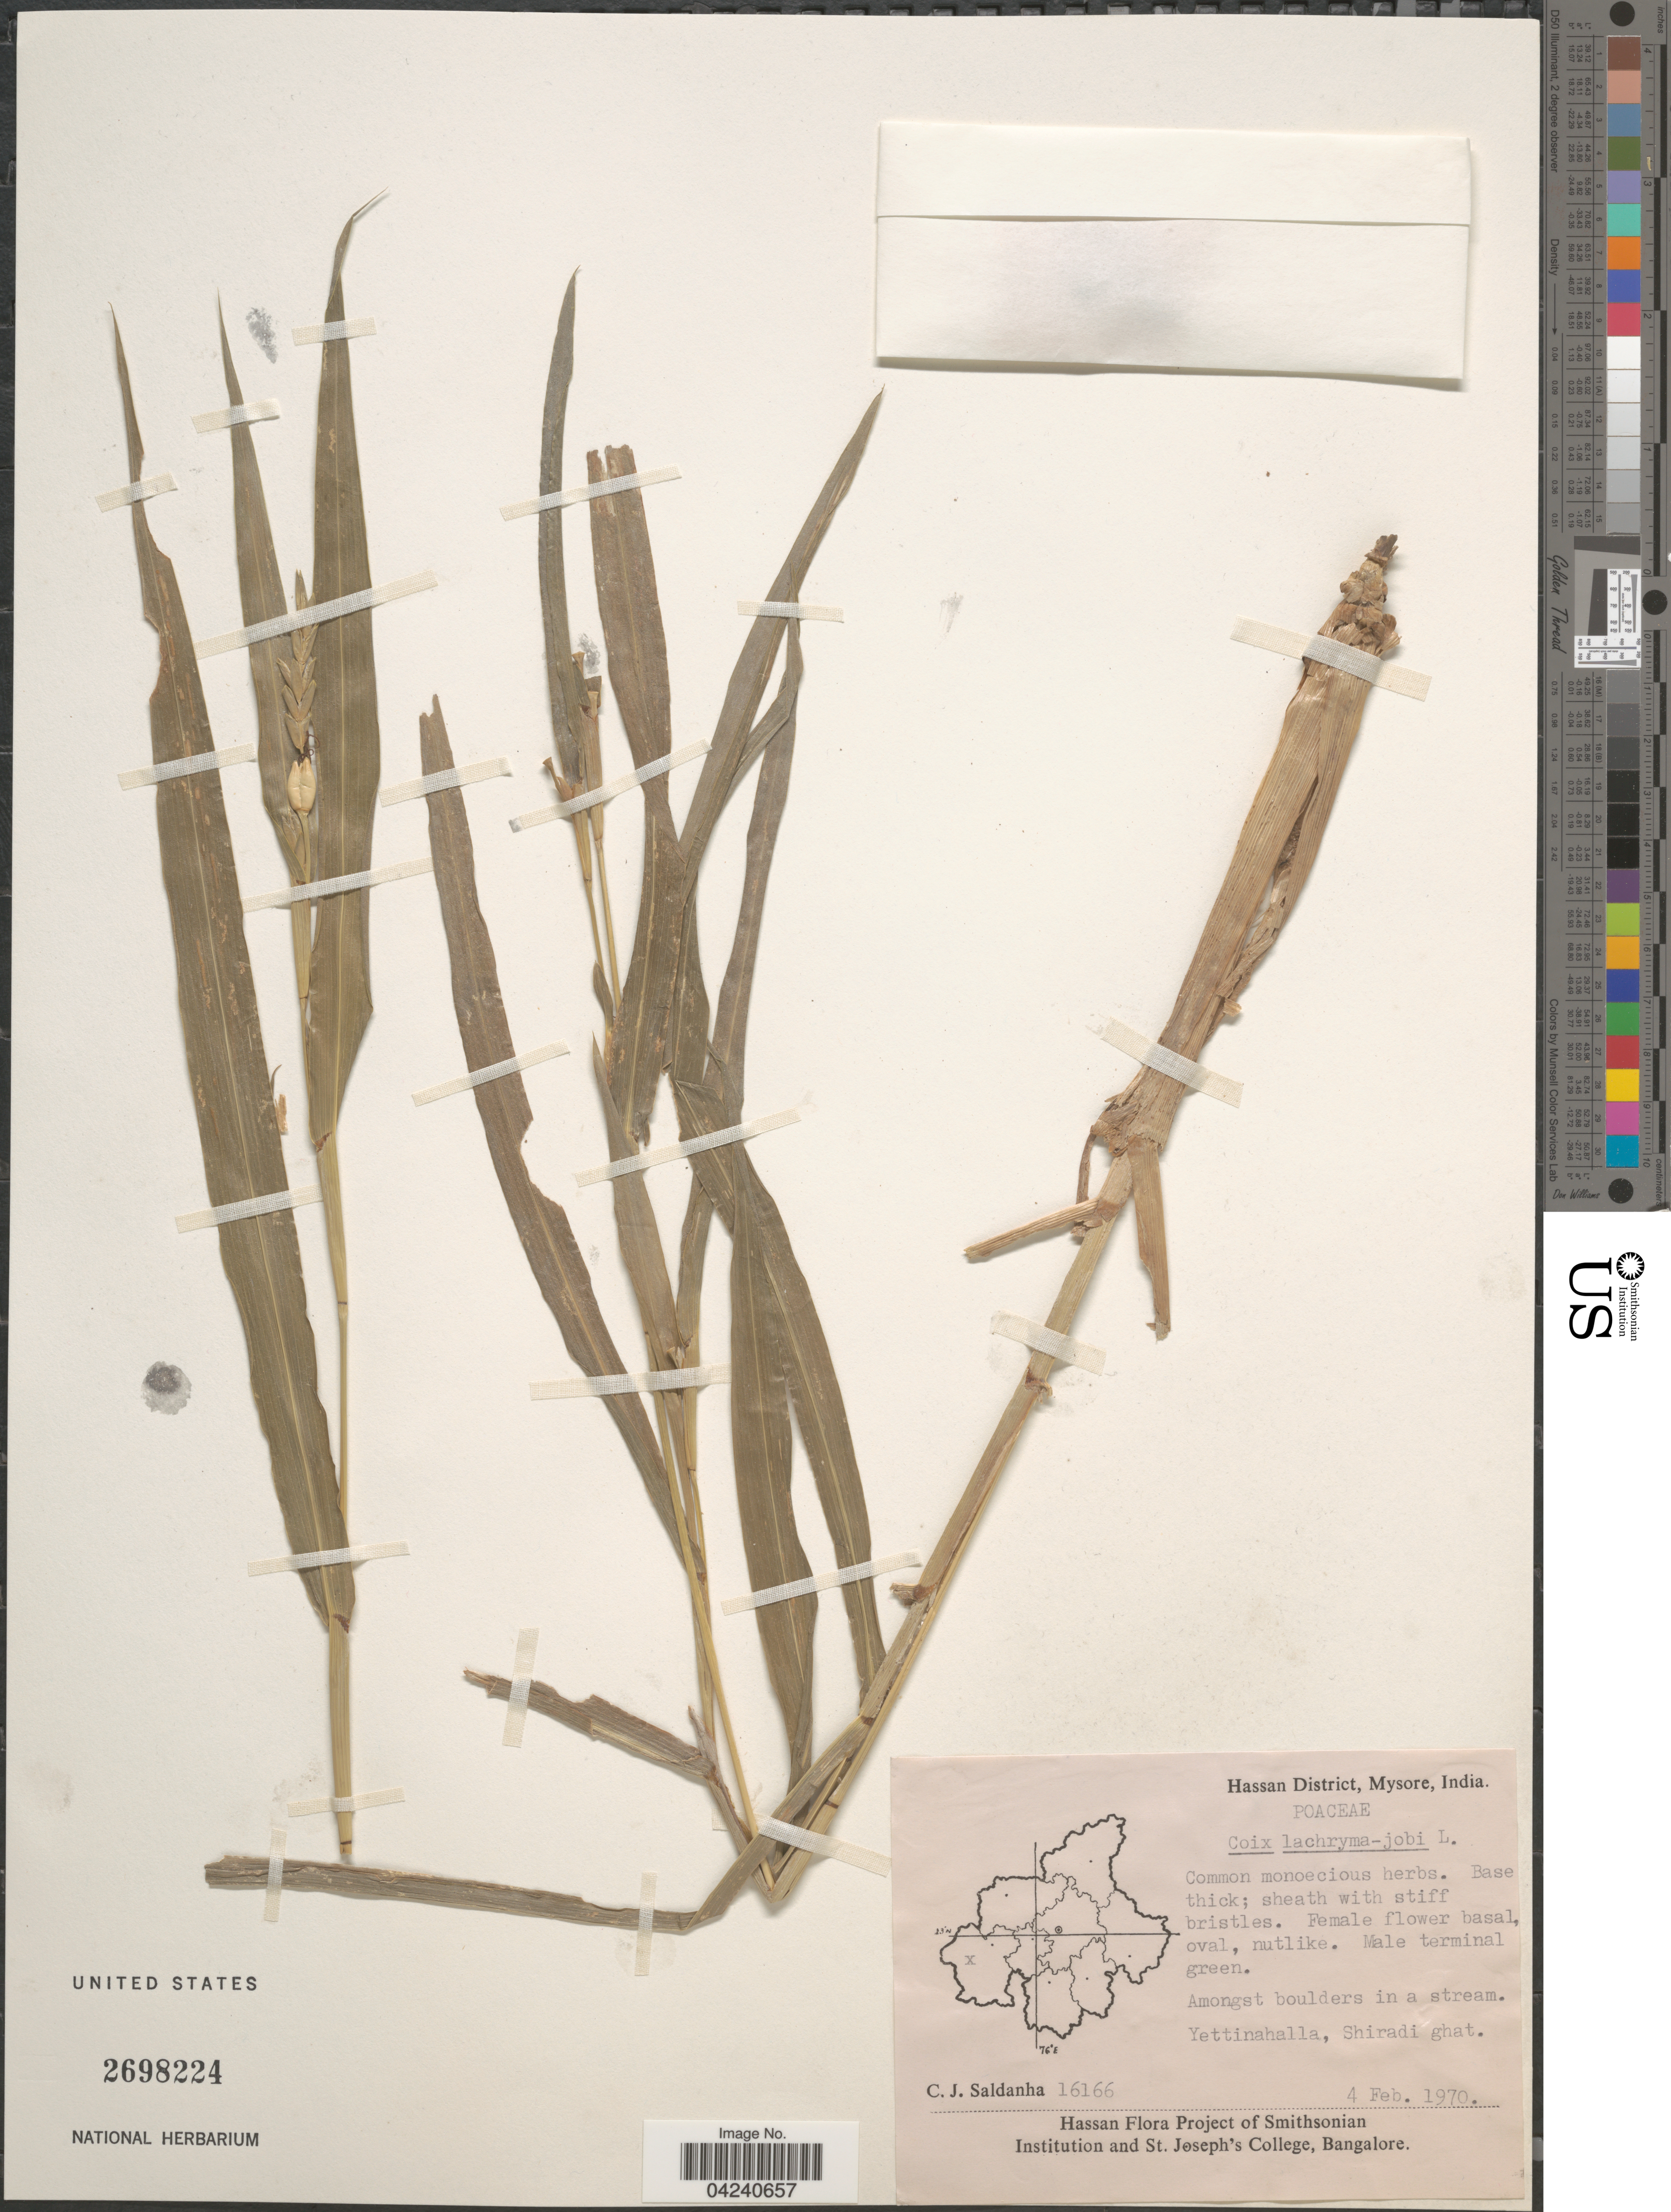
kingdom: Plantae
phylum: Tracheophyta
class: Liliopsida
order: Poales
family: Poaceae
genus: Coix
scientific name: Coix lacryma-jobi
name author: L.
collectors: C. J. Saldanha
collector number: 16166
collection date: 1970-02-04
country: India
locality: Hassan District, Mysore. Yettinahalla, Shiradi ghat.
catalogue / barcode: US 2698224